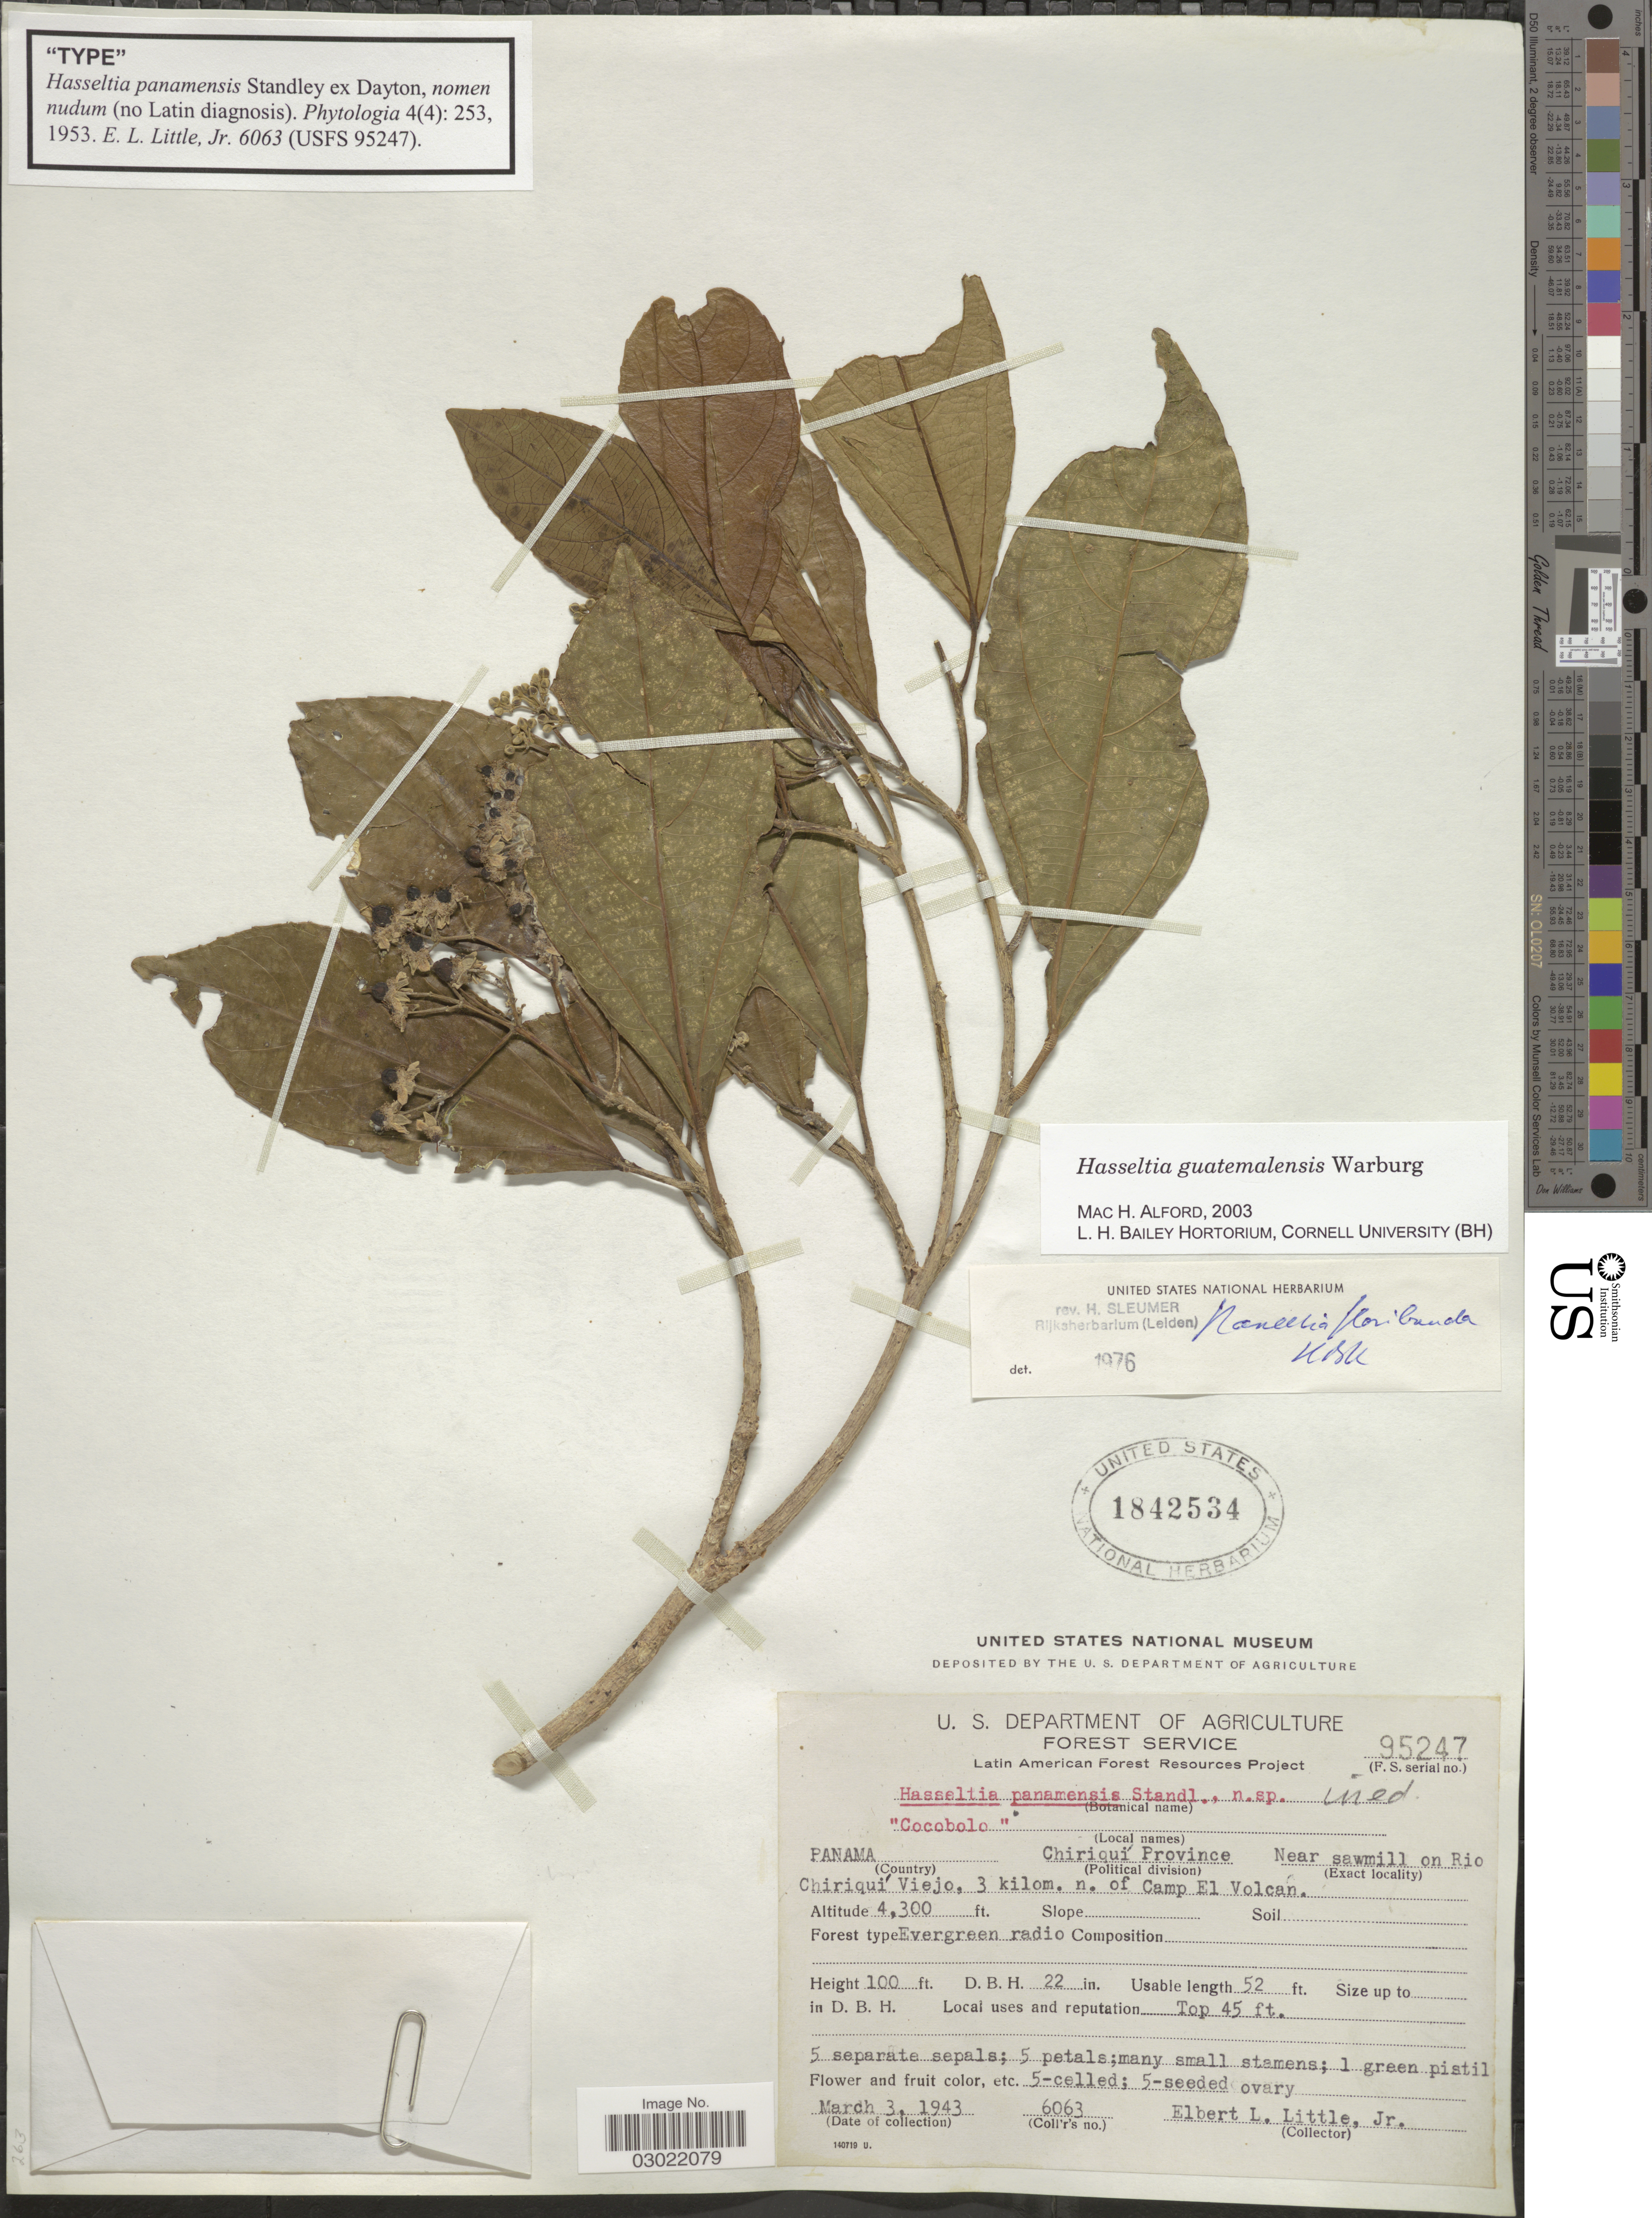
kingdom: Plantae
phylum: Tracheophyta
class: Magnoliopsida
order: Malpighiales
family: Salicaceae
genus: Hasseltia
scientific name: Hasseltia guatemalensis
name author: Warb.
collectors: E. L. Little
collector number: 6063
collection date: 1943-03-03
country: Panama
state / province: Chiriqui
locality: Near sawmill on Rio Chiriquí Viejo, 3 kilom. n. of Camp El Volcan.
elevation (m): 1311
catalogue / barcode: US 1842534